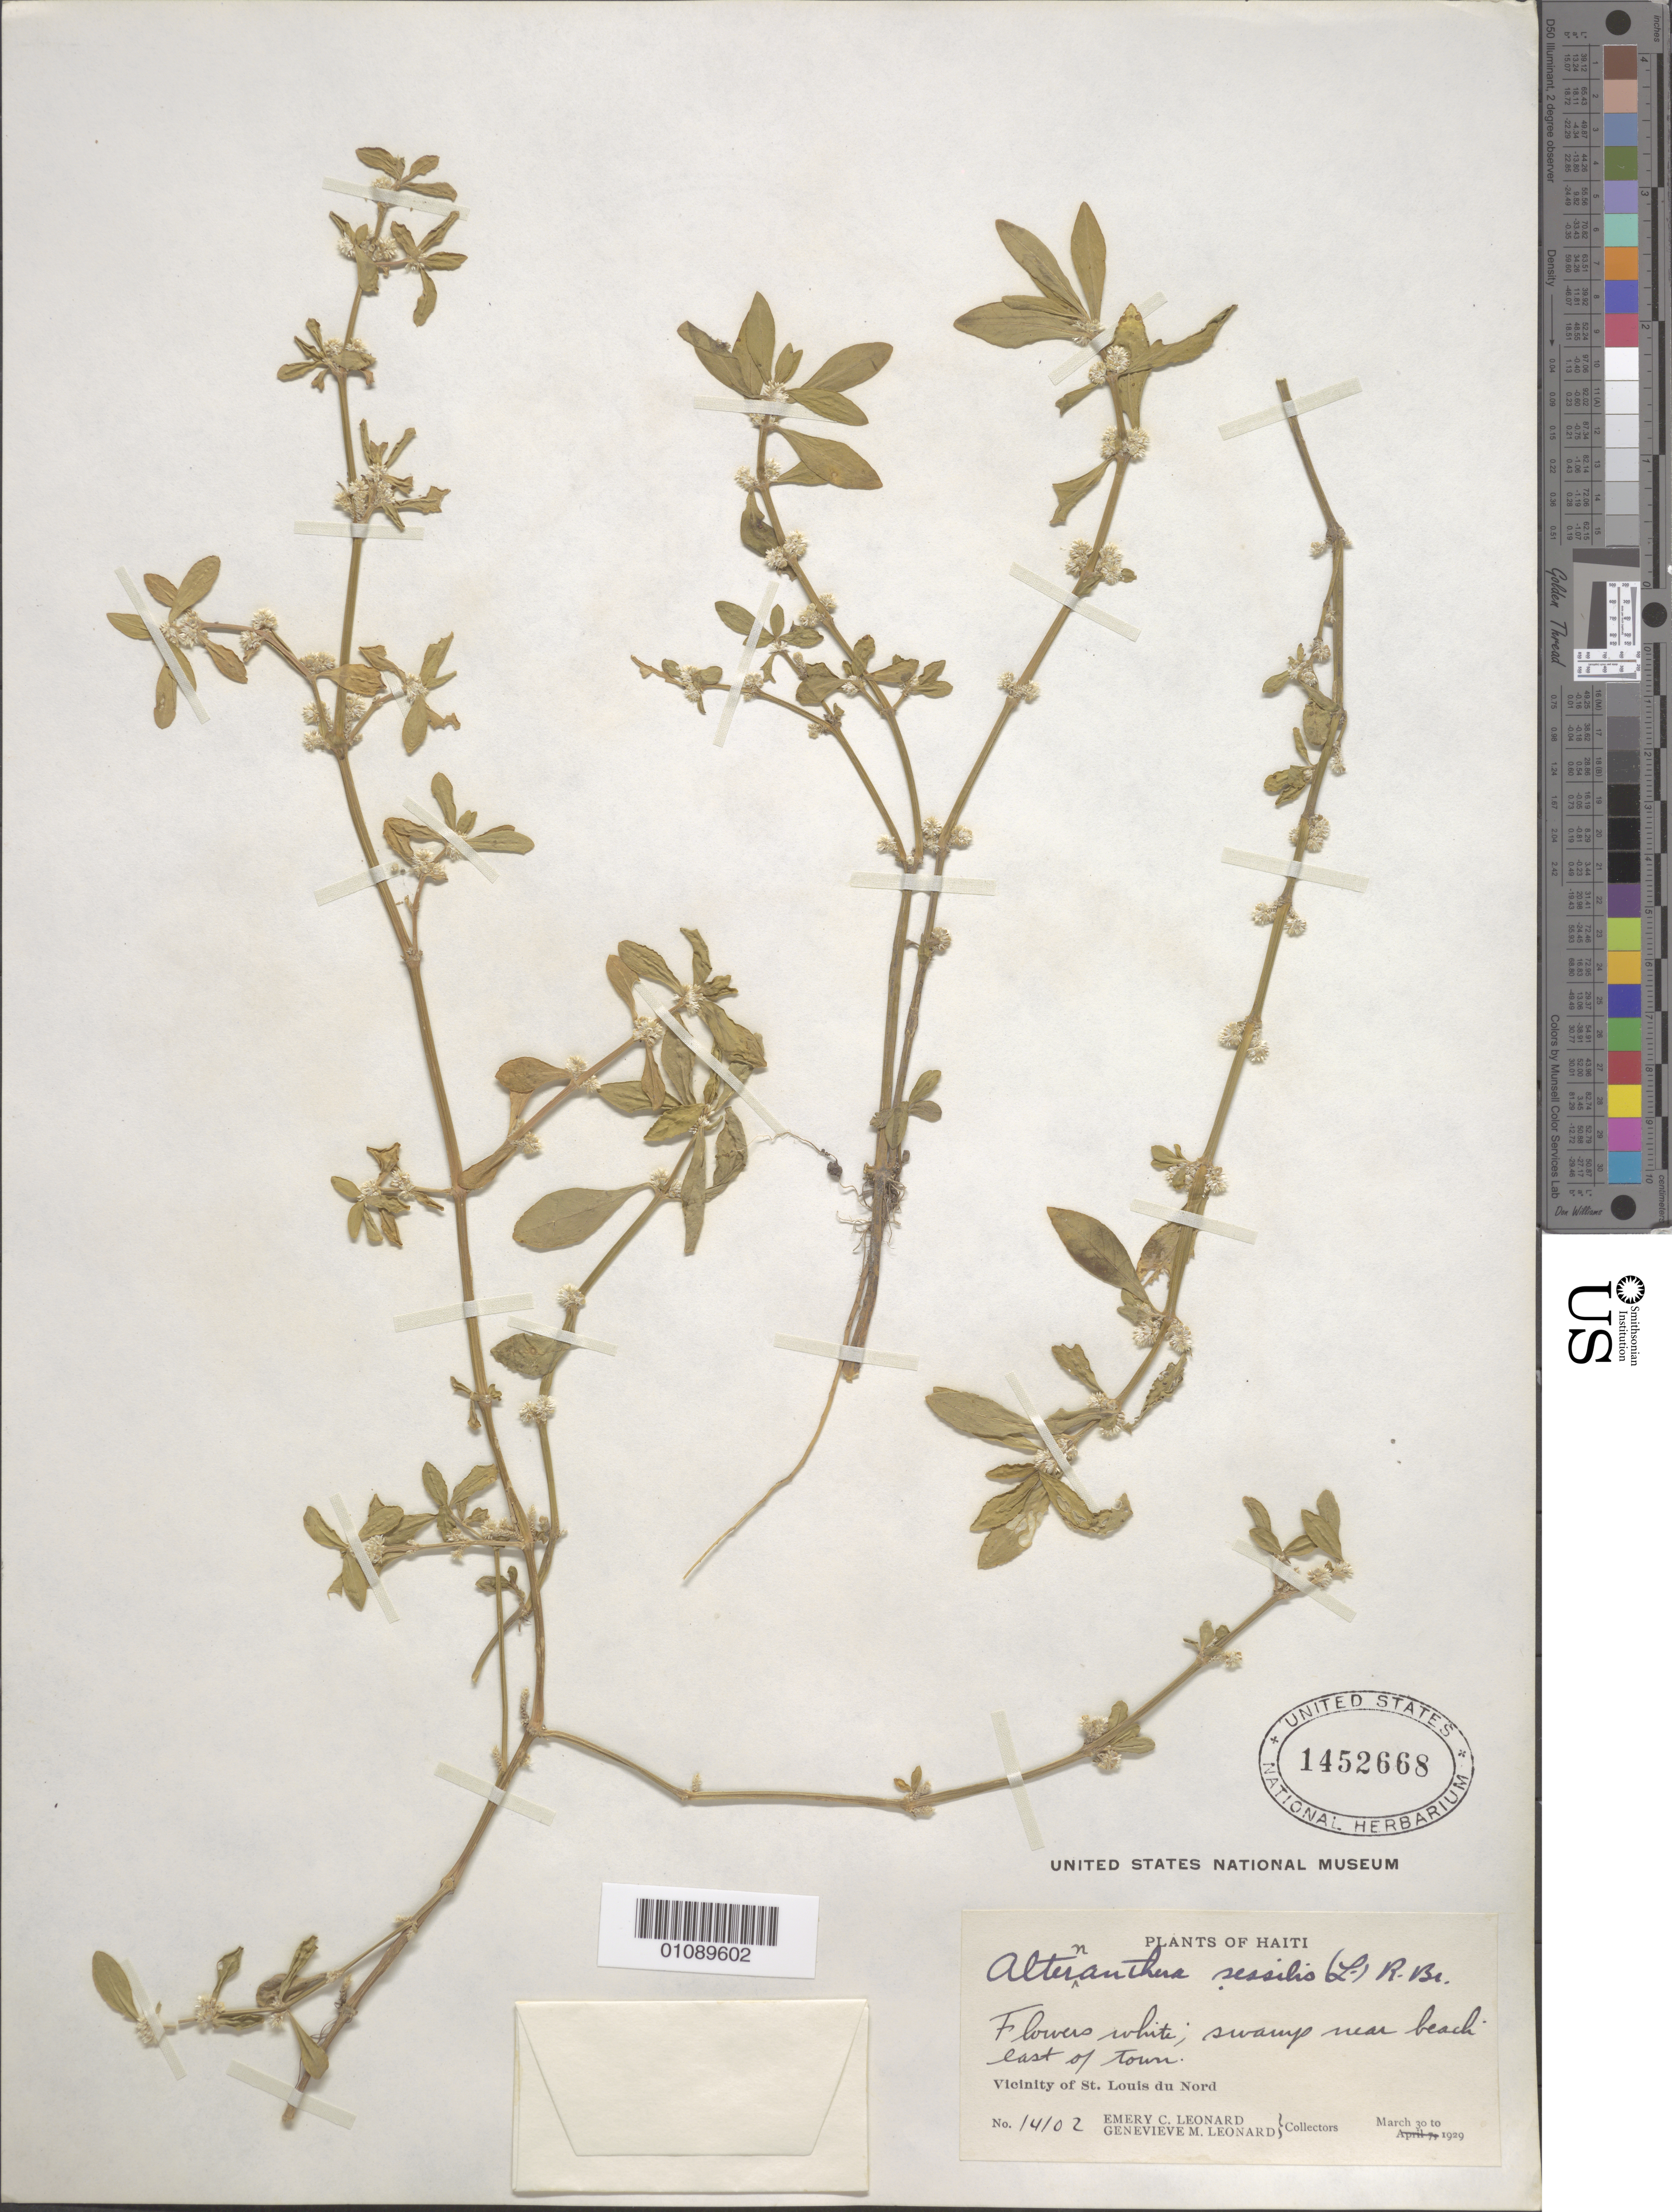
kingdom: Plantae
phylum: Tracheophyta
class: Magnoliopsida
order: Caryophyllales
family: Amaranthaceae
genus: Alternanthera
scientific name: Alternanthera sessilis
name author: (L.) DC.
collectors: E. C. Leonard & G. M. Leonard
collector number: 14102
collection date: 1929-03-30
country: Haiti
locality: Swamp near beach east of town. Vicinity of St. Louis du Nord.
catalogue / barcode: US 1452668